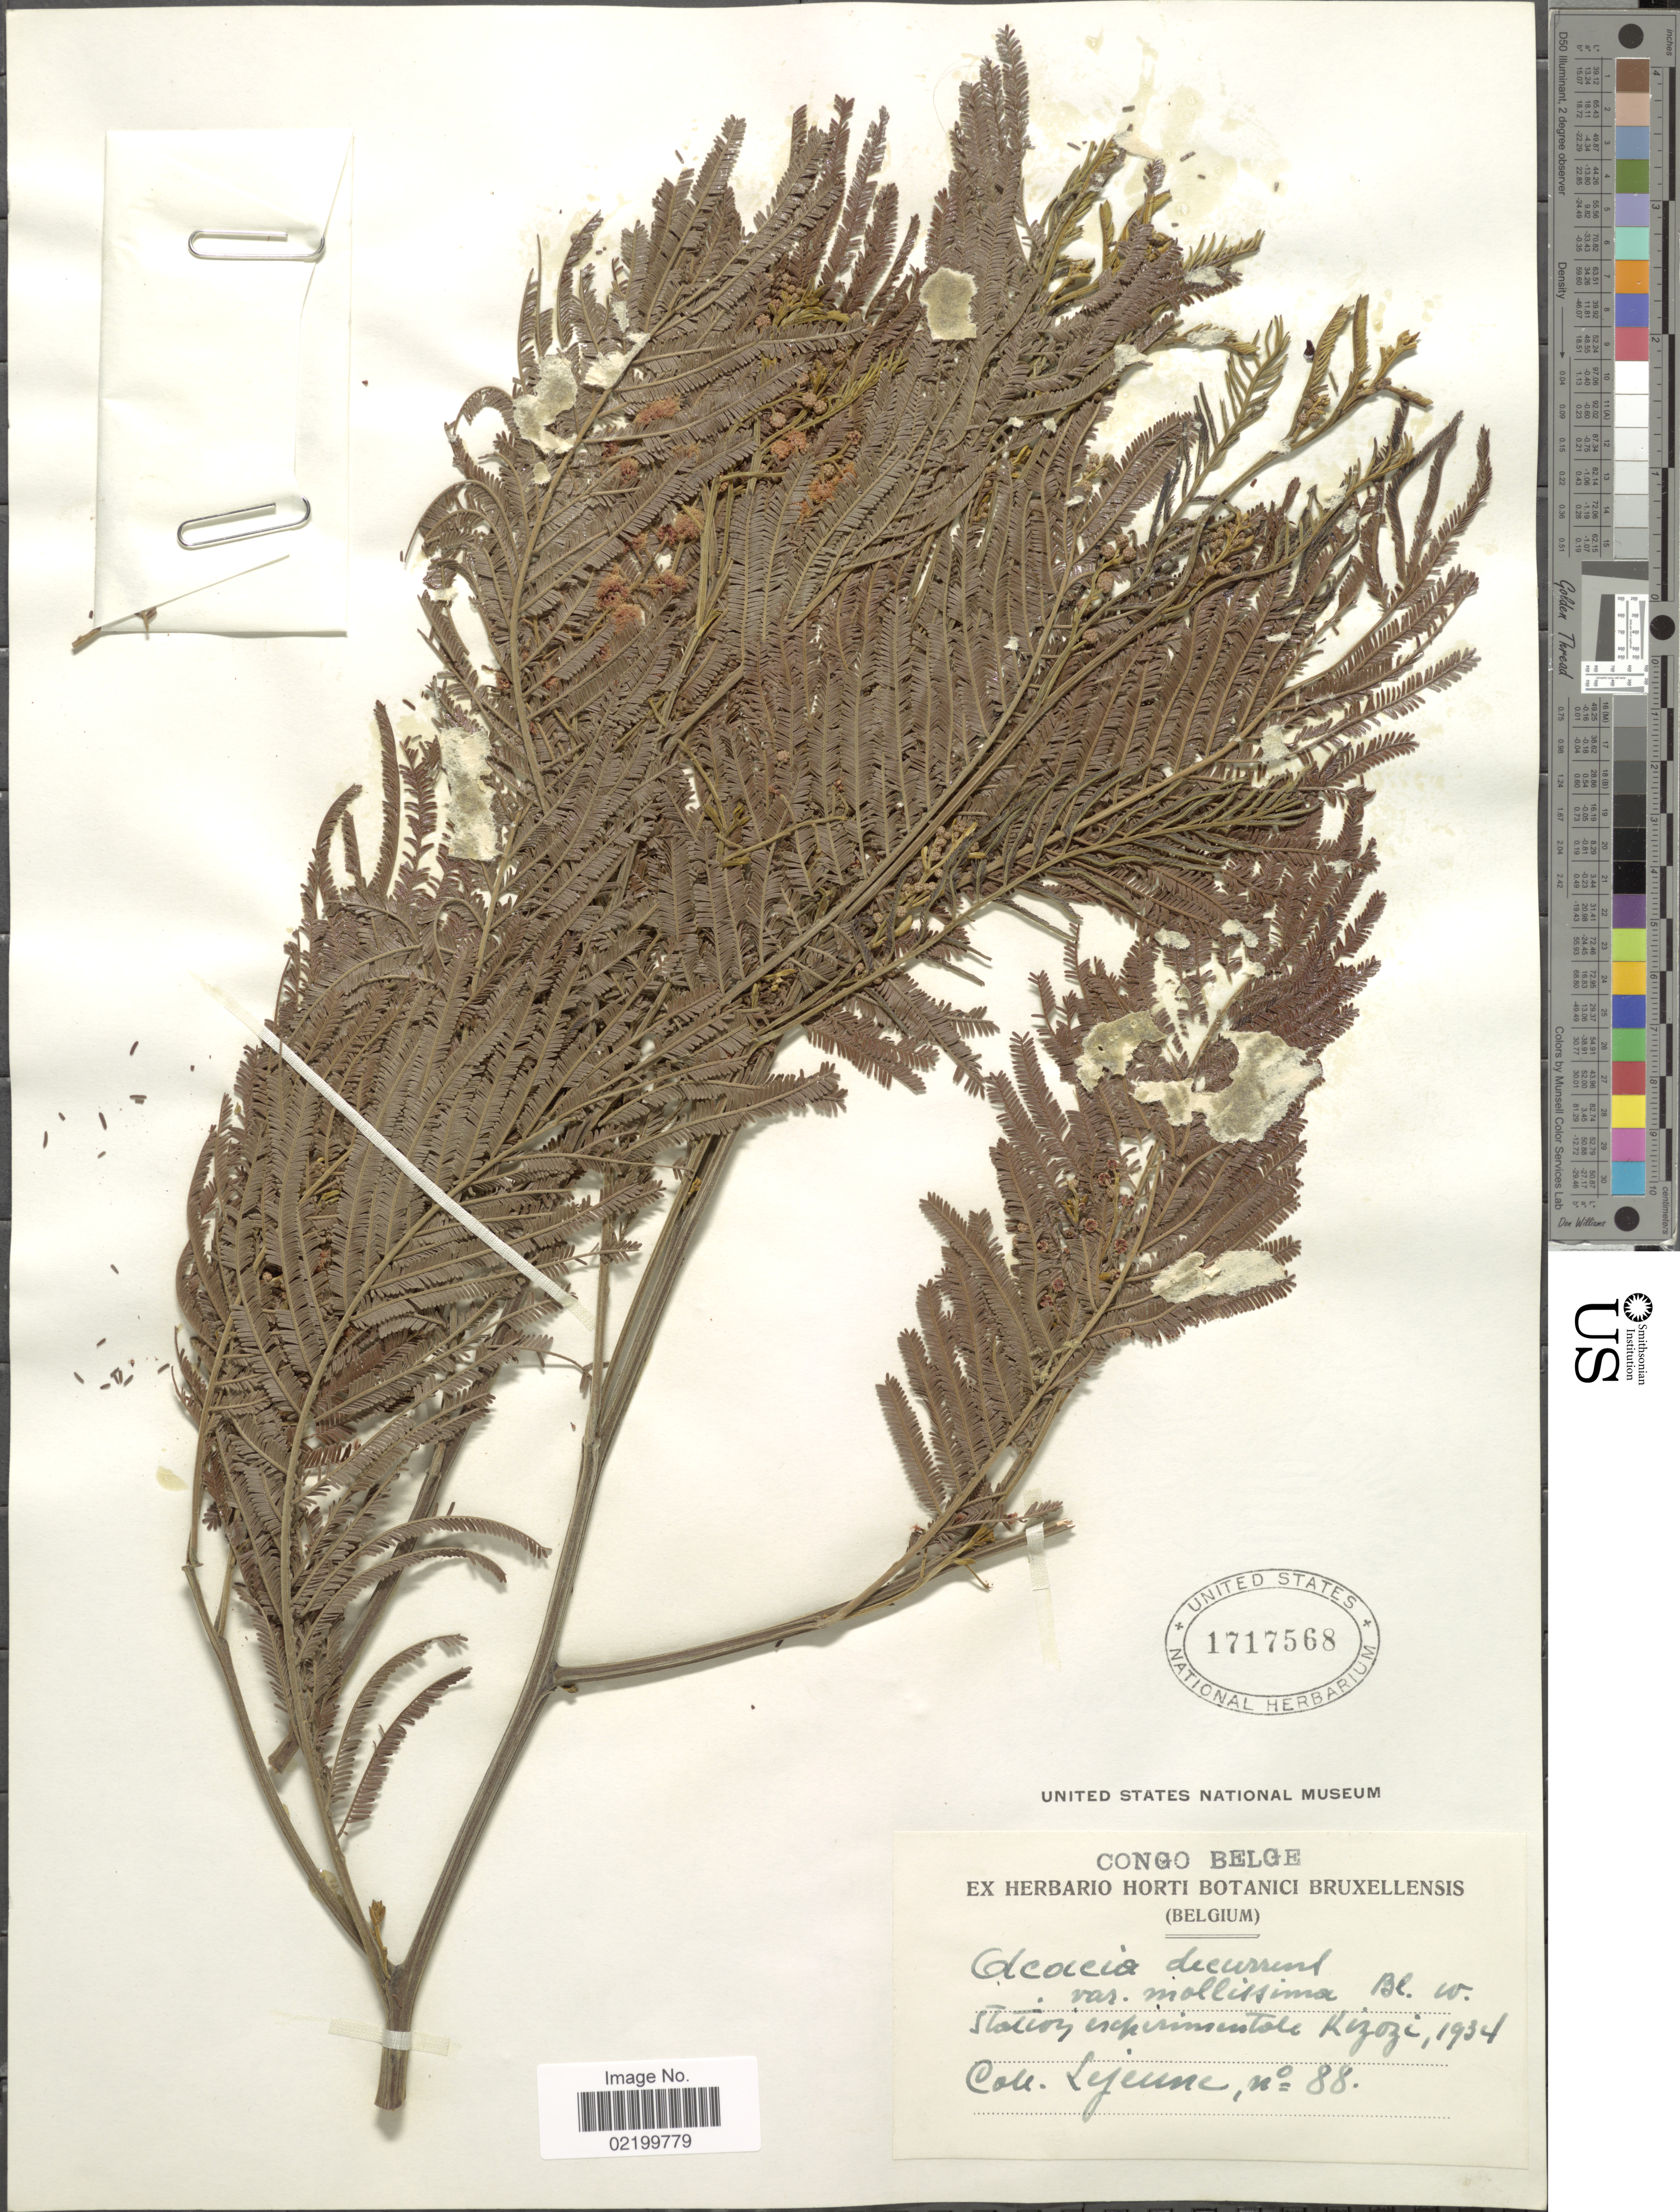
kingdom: Plantae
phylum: Tracheophyta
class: Magnoliopsida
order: Fabales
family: Fabaceae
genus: Acacia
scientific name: Acacia decurrens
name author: (J.C. Wendl.) Willd.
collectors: -. Lejeune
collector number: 88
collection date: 1934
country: Congo, Democratic Republic of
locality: Congo- Belge. Station Experimentale Kisozi.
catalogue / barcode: US 1717568